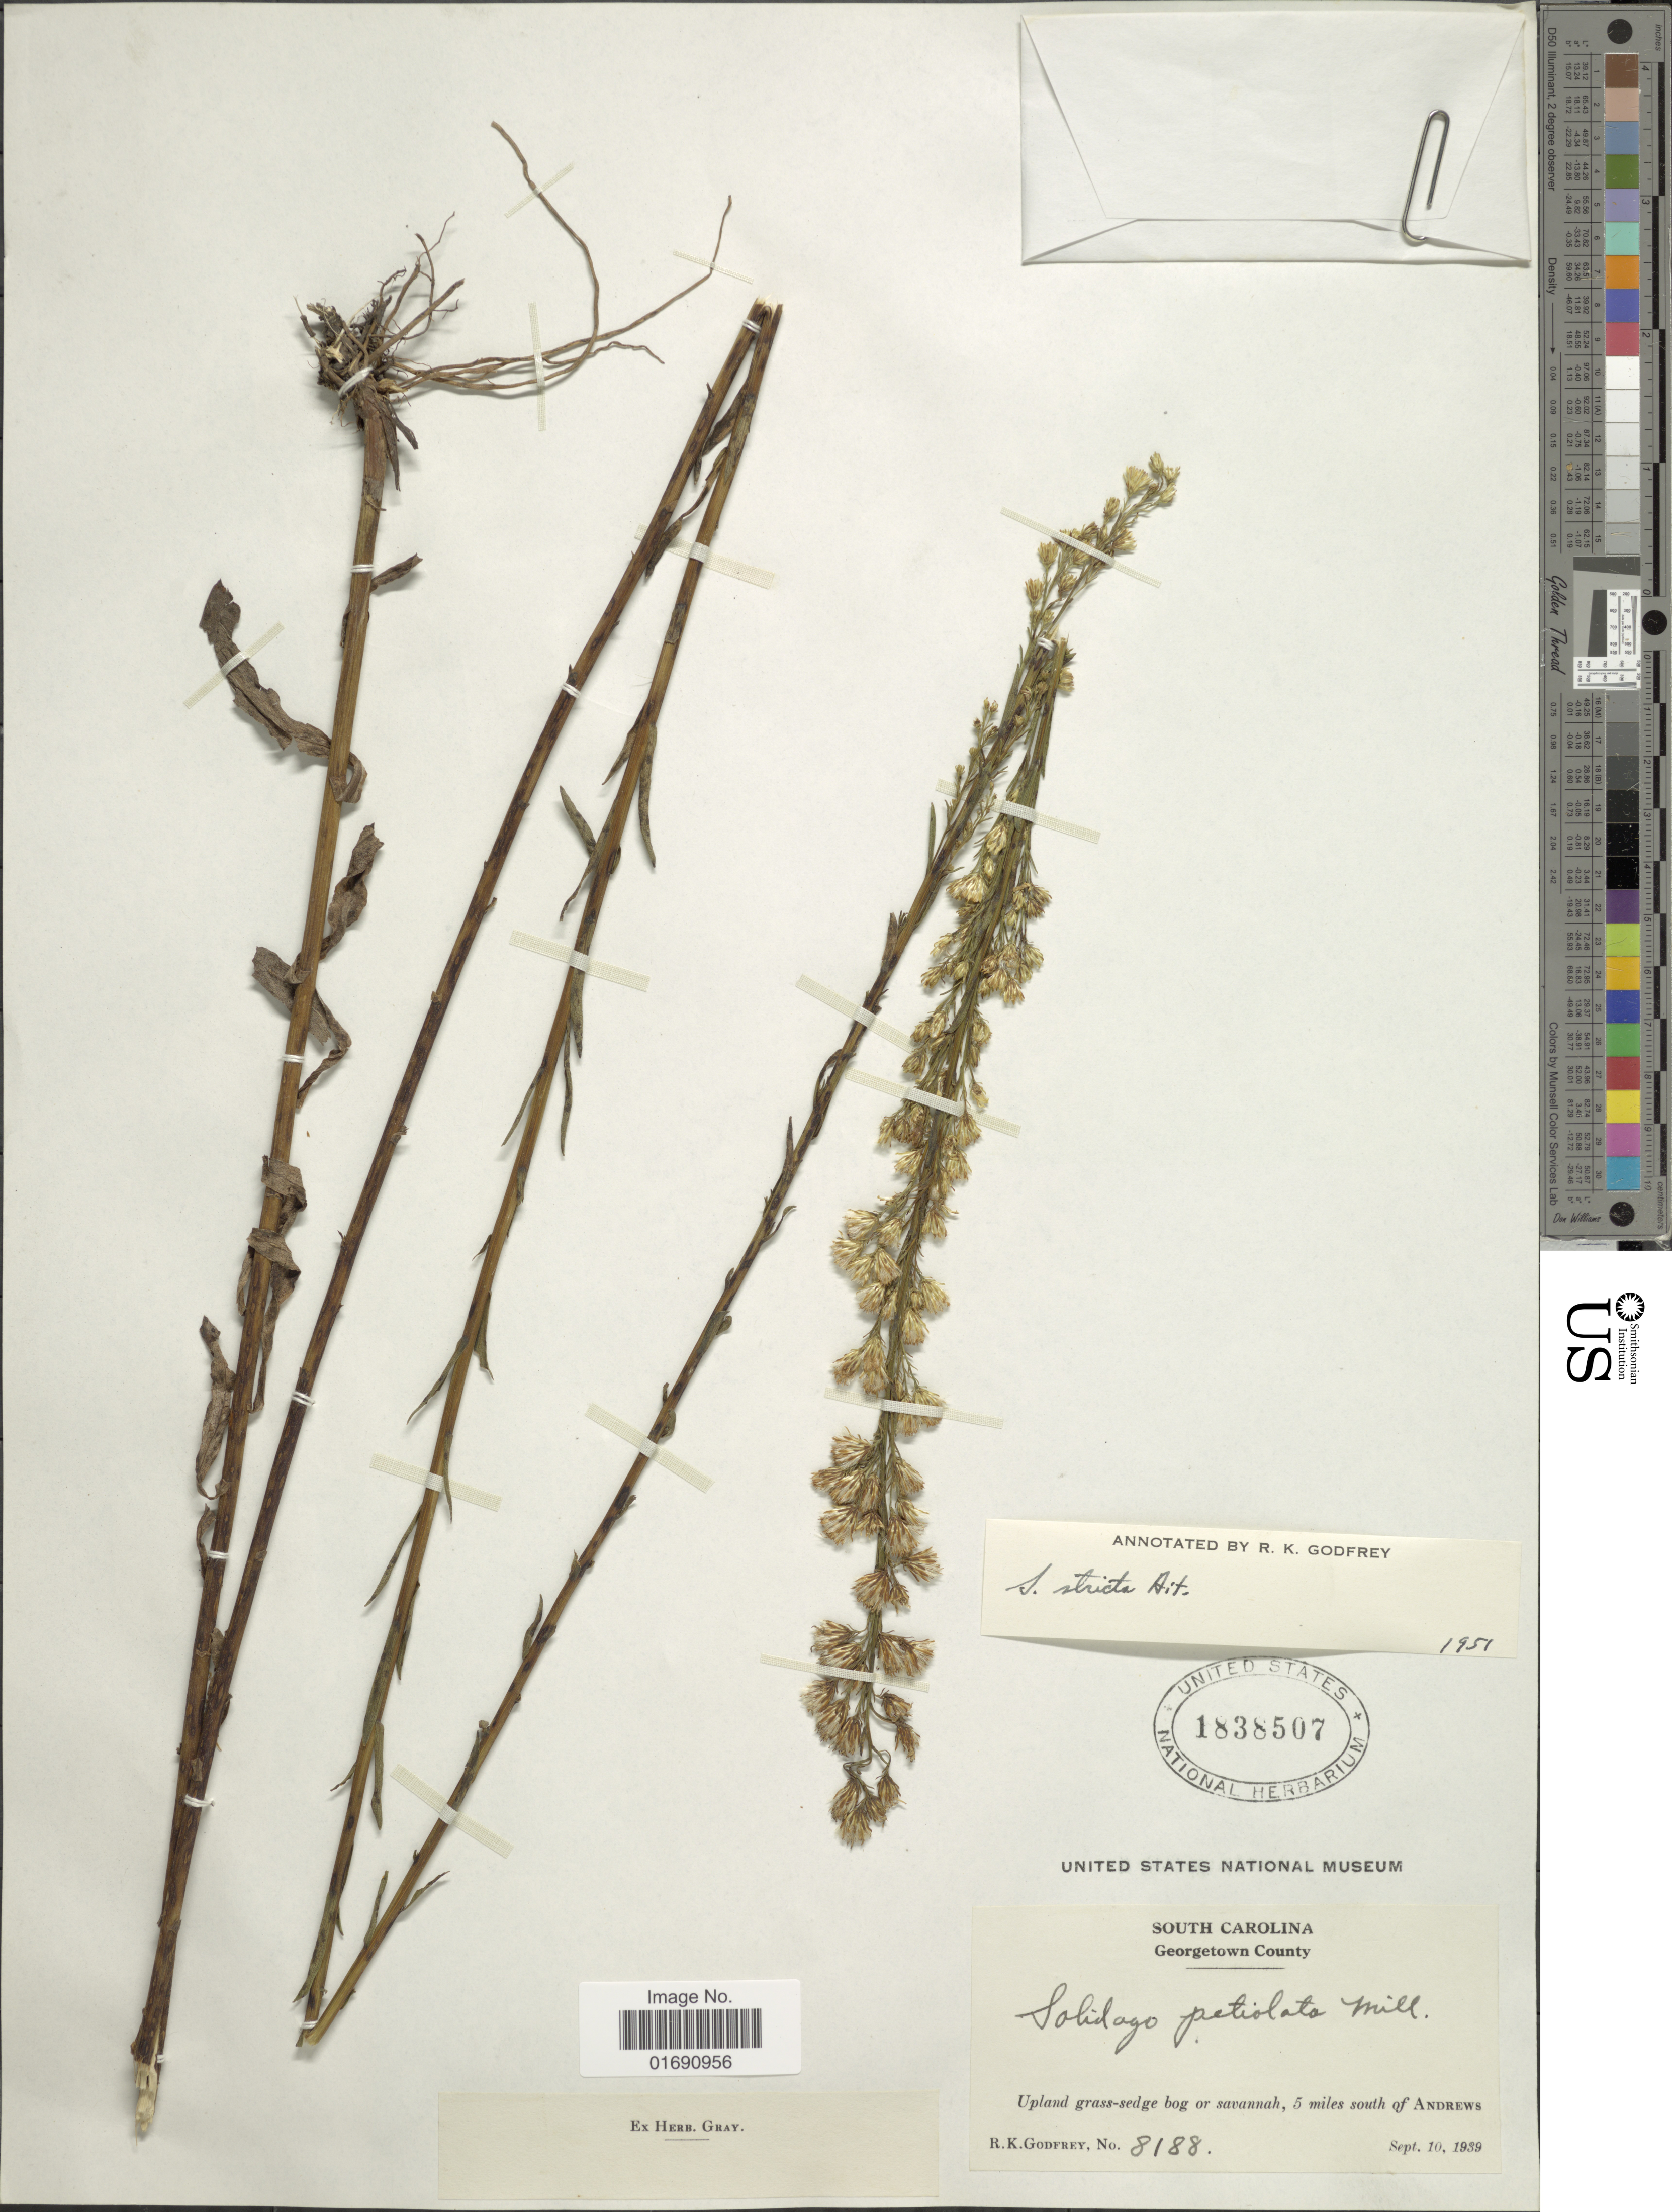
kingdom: Plantae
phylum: Tracheophyta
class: Magnoliopsida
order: Asterales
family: Asteraceae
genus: Solidago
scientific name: Solidago stricta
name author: Aiton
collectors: R. K. Godfrey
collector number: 8188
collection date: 1939-09-10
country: United States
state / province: South Carolina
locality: Georgetown County, Upland grass-sedge bog or savannah, 5 miles south of Andrews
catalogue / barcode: US 1838507